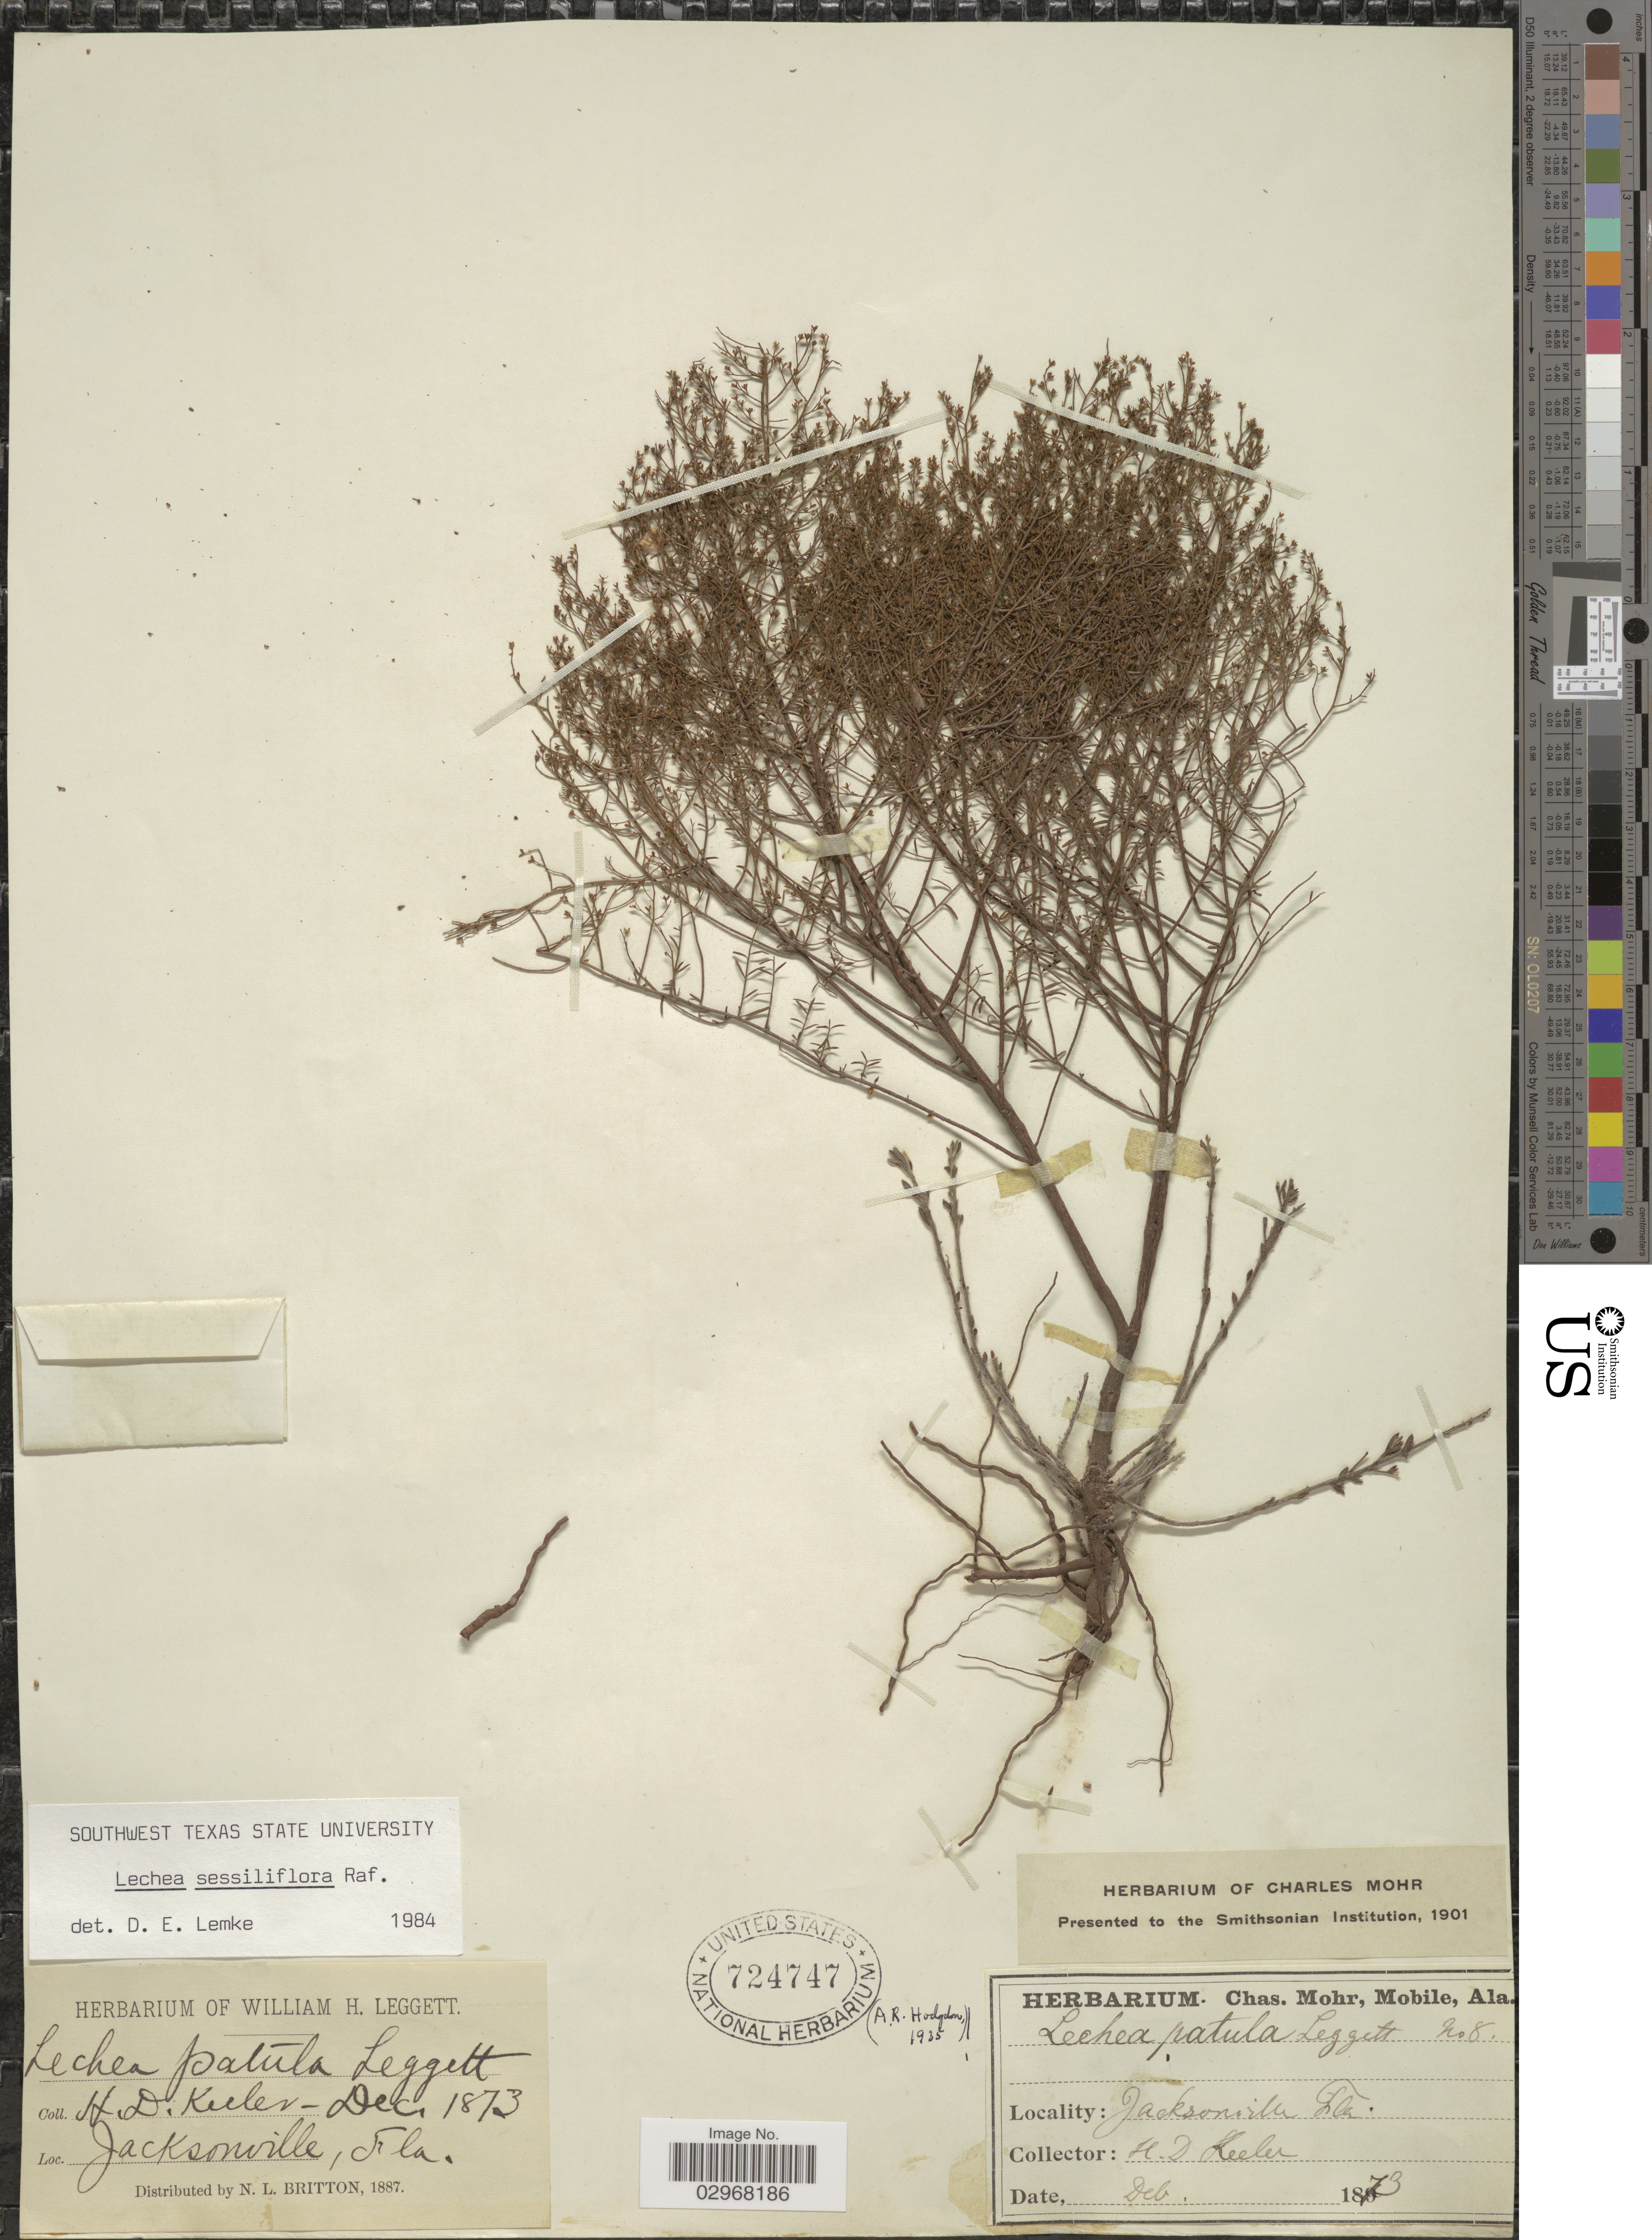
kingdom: Plantae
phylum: Tracheophyta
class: Magnoliopsida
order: Malvales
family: Cistaceae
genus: Lechea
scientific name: Lechea sessiliflora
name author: Raf.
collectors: H. Keeler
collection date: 1873-12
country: United States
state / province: Florida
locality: Jacksonville.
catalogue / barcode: US 724747